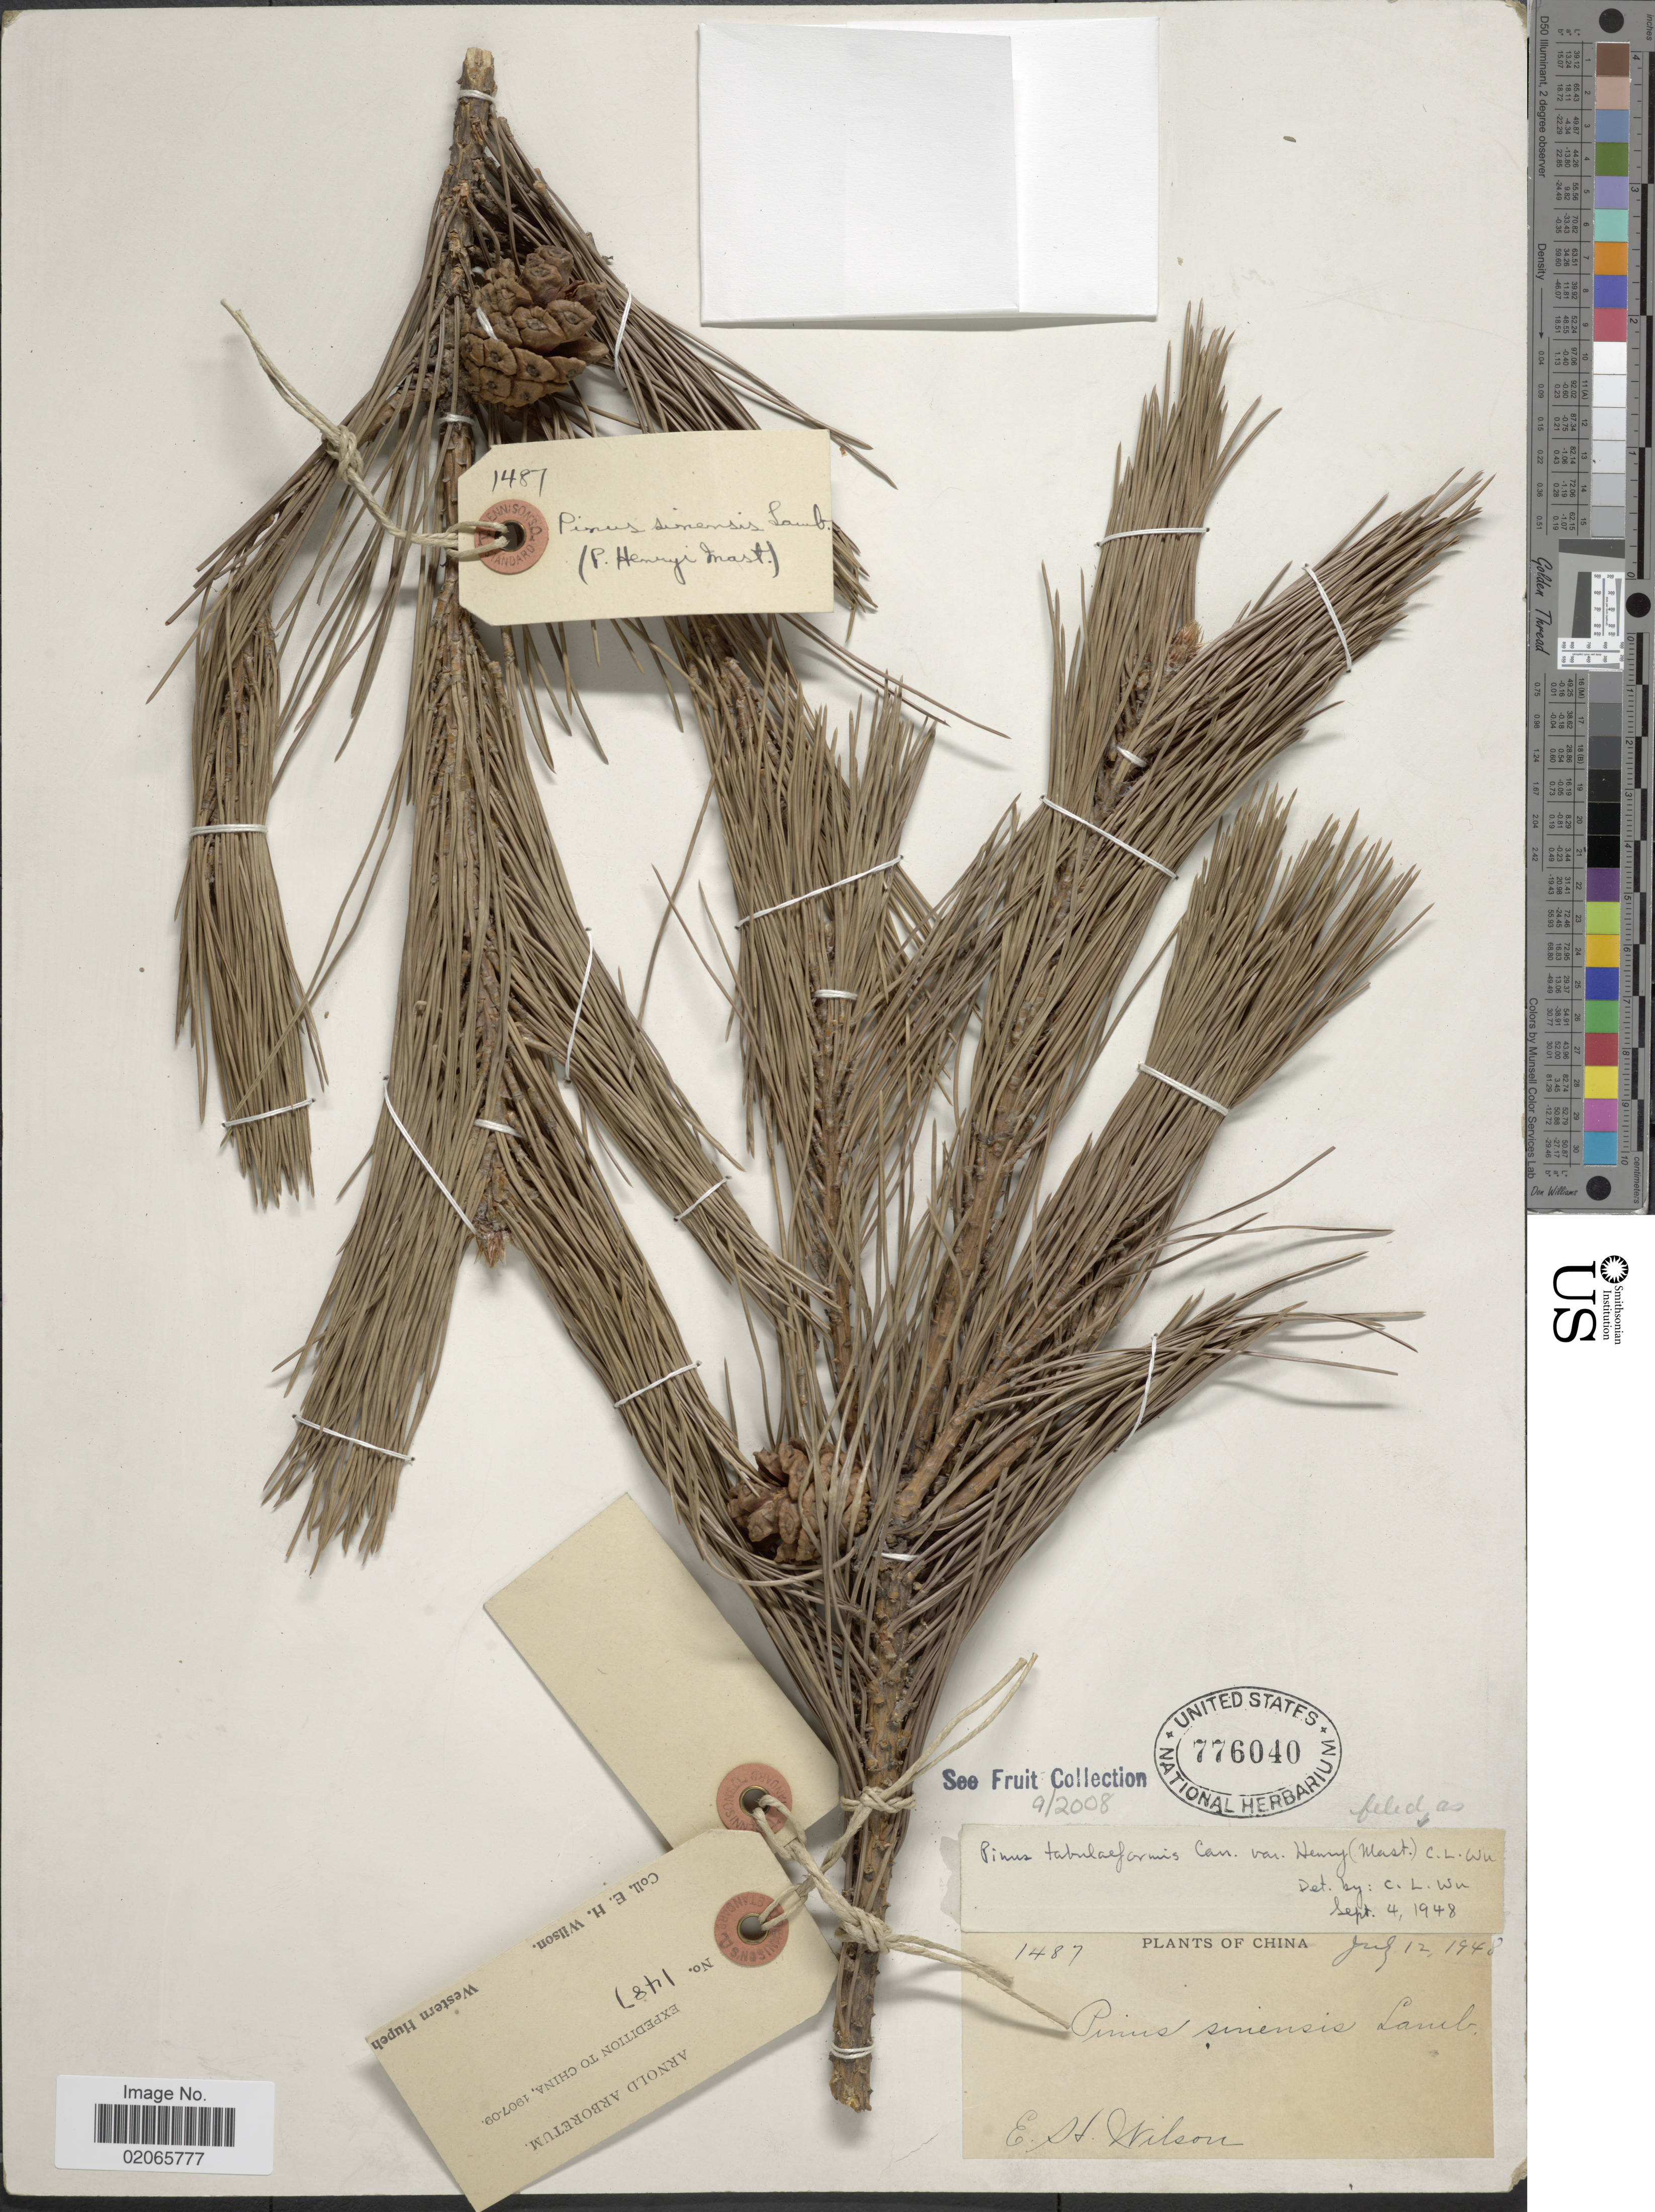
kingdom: Plantae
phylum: Tracheophyta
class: Pinopsida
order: Pinales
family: Pinaceae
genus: Pinus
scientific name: Pinus tabuliformis var. henryi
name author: (Mast.) C.T. Kuan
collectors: E. Wilson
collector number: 1487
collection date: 1907/1909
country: China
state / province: Hubei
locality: Western Hupeh.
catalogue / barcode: US 776040